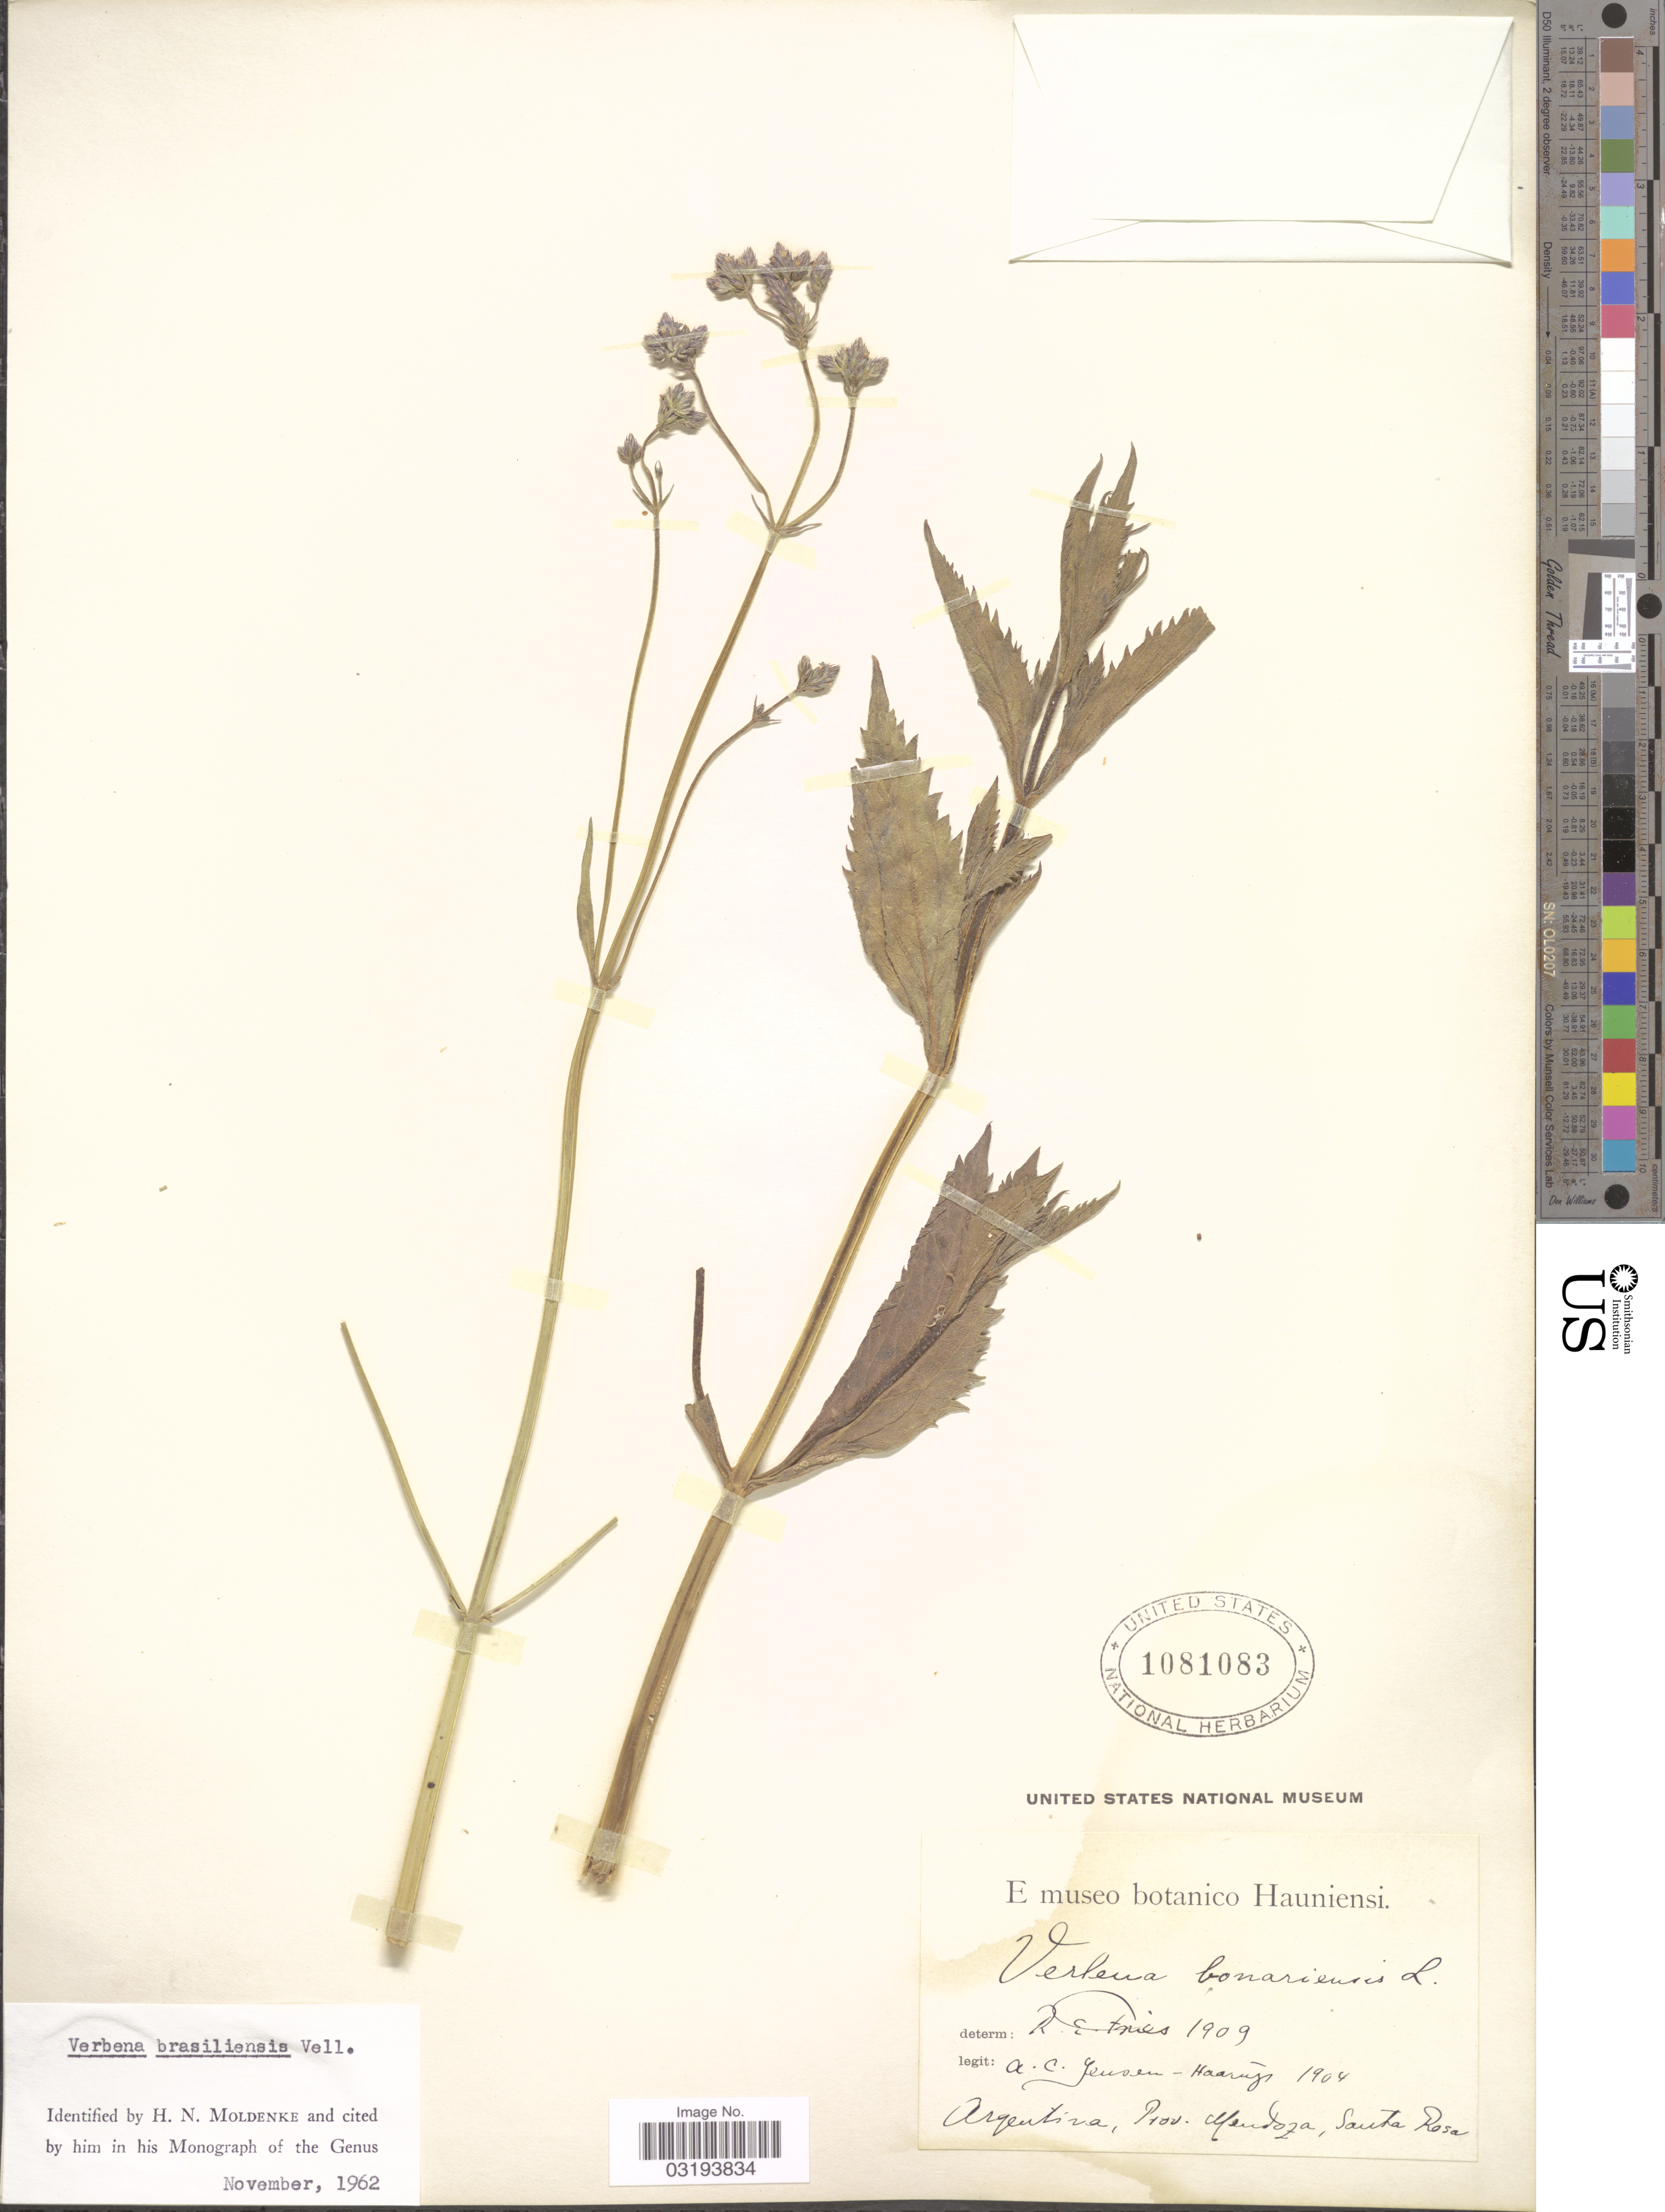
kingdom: Plantae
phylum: Tracheophyta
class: Magnoliopsida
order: Lamiales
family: Verbenaceae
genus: Verbena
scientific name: Verbena litoralis var. brevibracteata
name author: (Kuntze) N. O'Leary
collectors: A. C. Jensen-Haarup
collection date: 1904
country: Argentina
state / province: Mendoza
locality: Santa Rosa.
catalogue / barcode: US 1081083